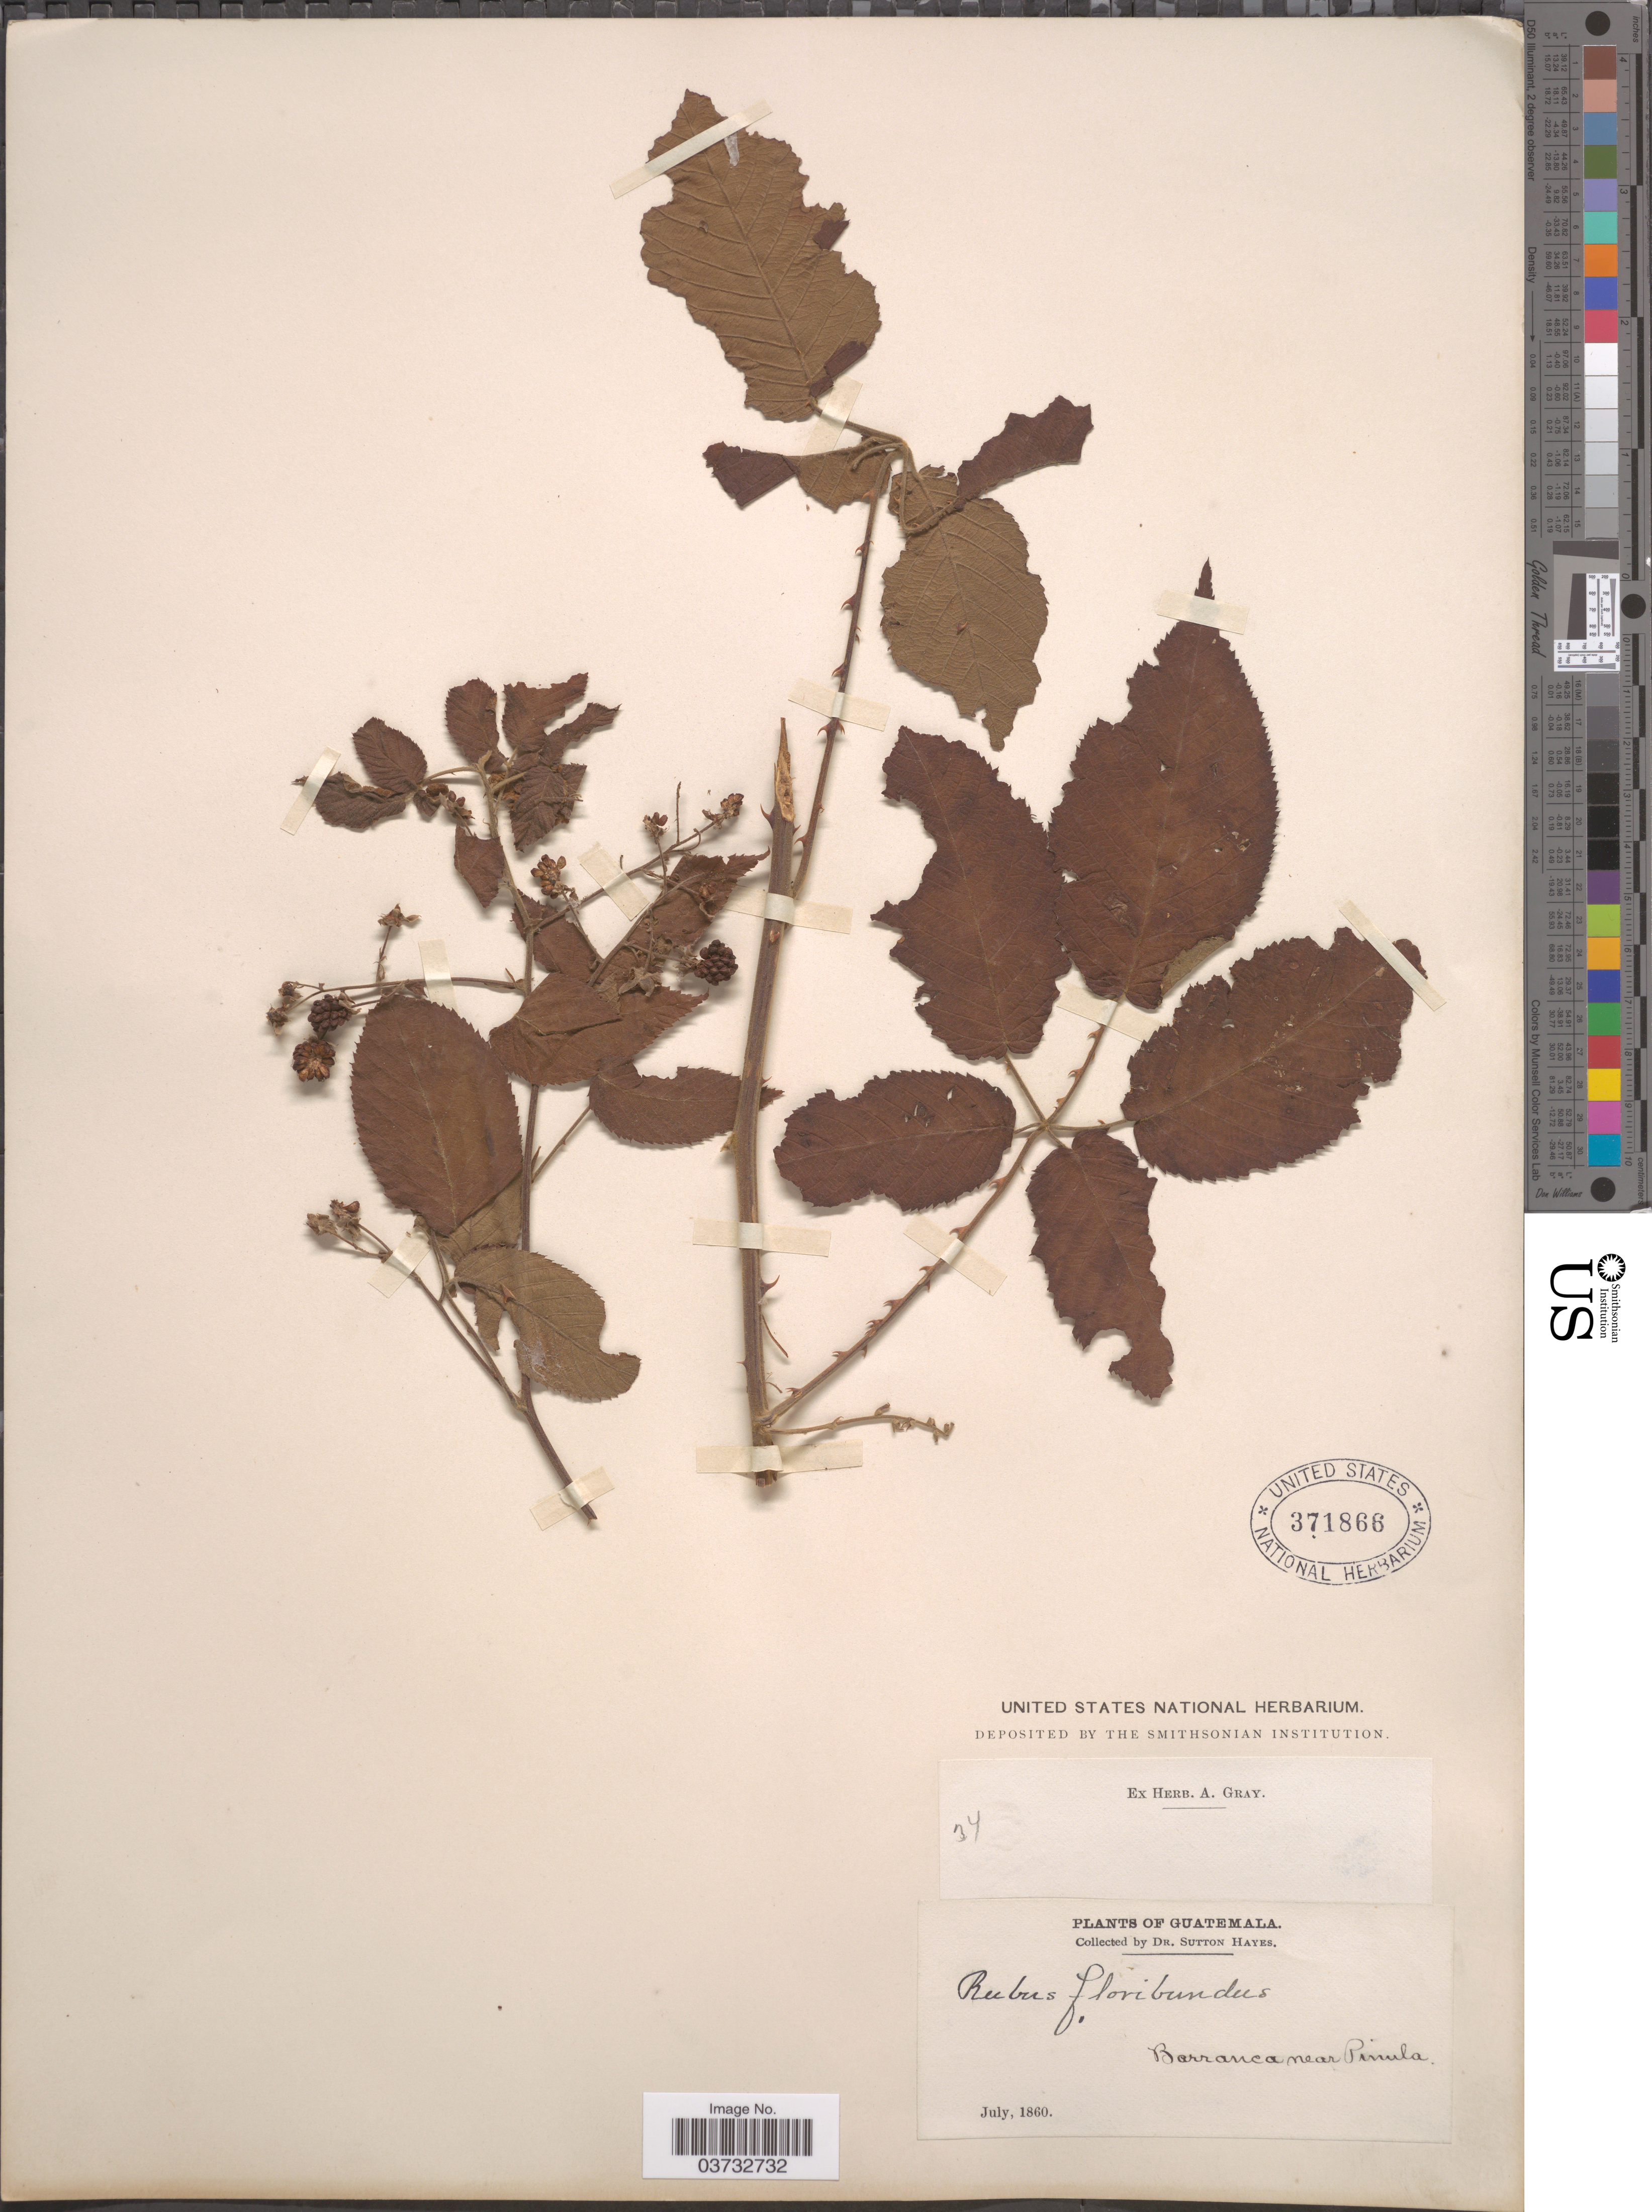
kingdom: Plantae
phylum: Tracheophyta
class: Magnoliopsida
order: Rosales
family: Rosaceae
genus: Rubus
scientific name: Rubus abundus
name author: Rydb.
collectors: S. Hayes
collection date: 1860-07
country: Guatemala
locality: Barranca near Pinula.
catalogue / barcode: US 371866